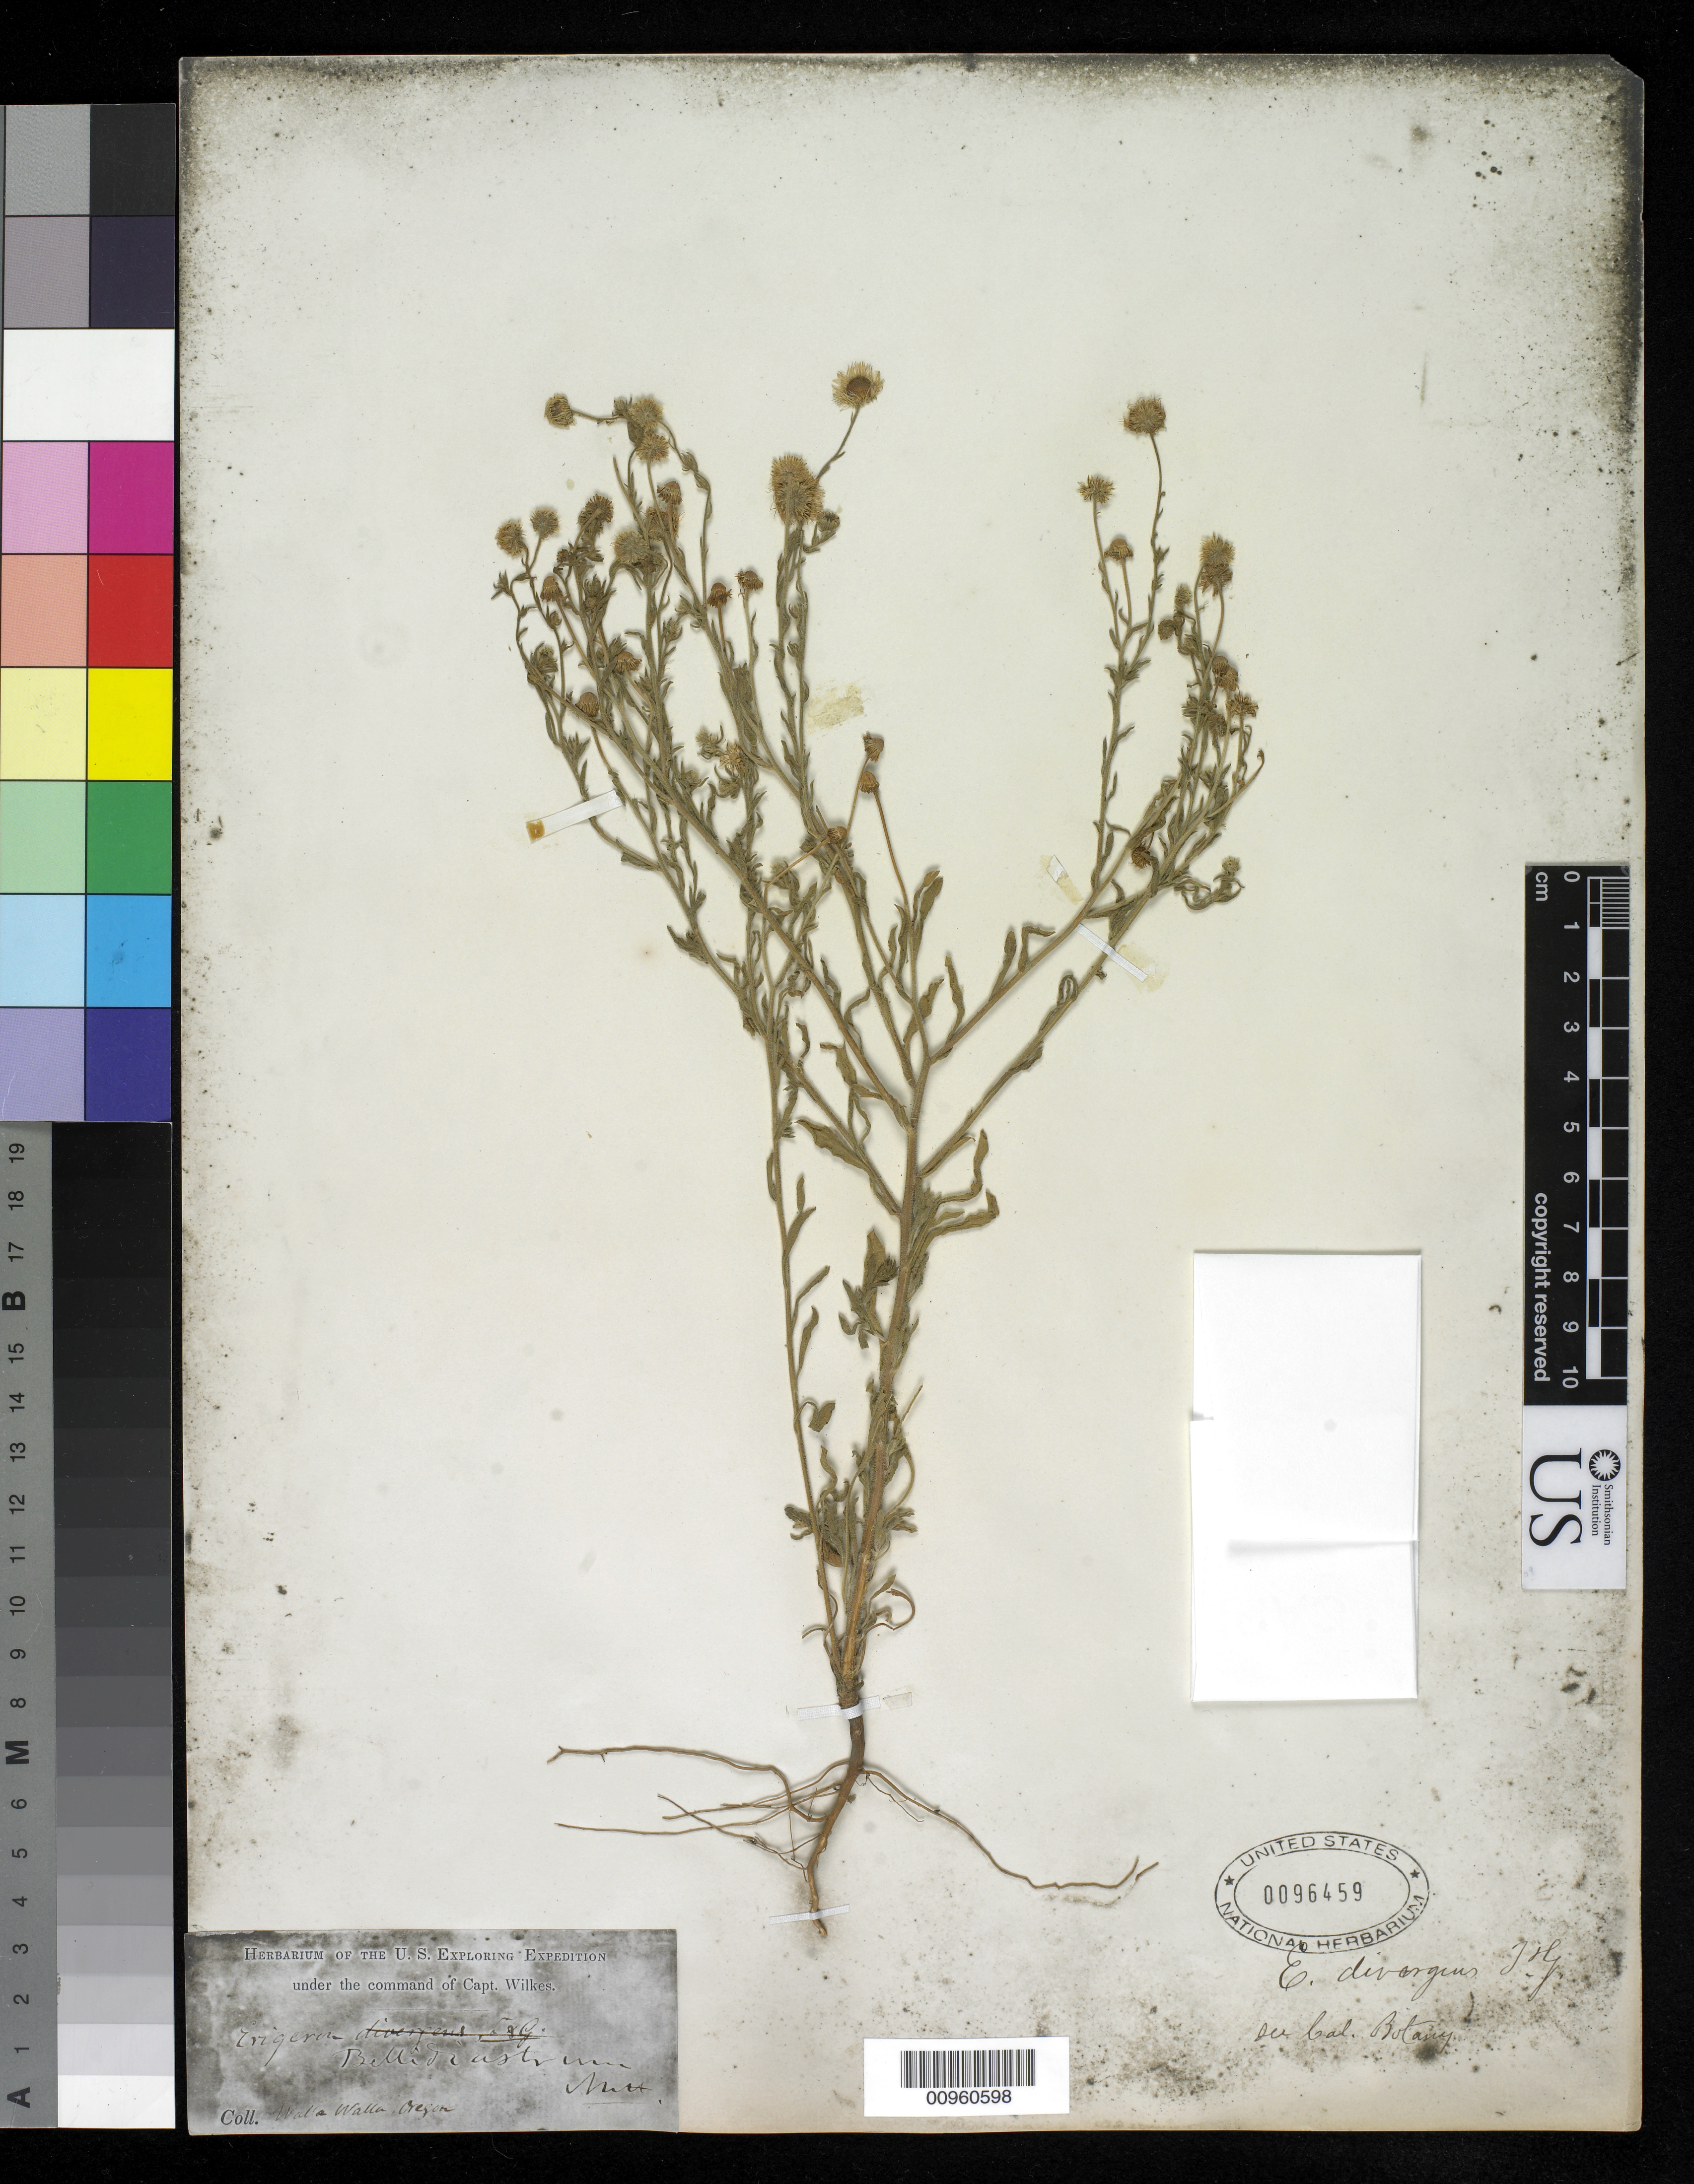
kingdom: Plantae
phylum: Tracheophyta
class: Magnoliopsida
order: Asterales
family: Asteraceae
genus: Erigeron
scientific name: Erigeron divergens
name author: Torr. & A. Gray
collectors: Wilkes Explor. Exped.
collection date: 1838/1842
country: United States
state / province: Washington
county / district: Walla Walla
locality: Walla walla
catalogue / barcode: US 96459